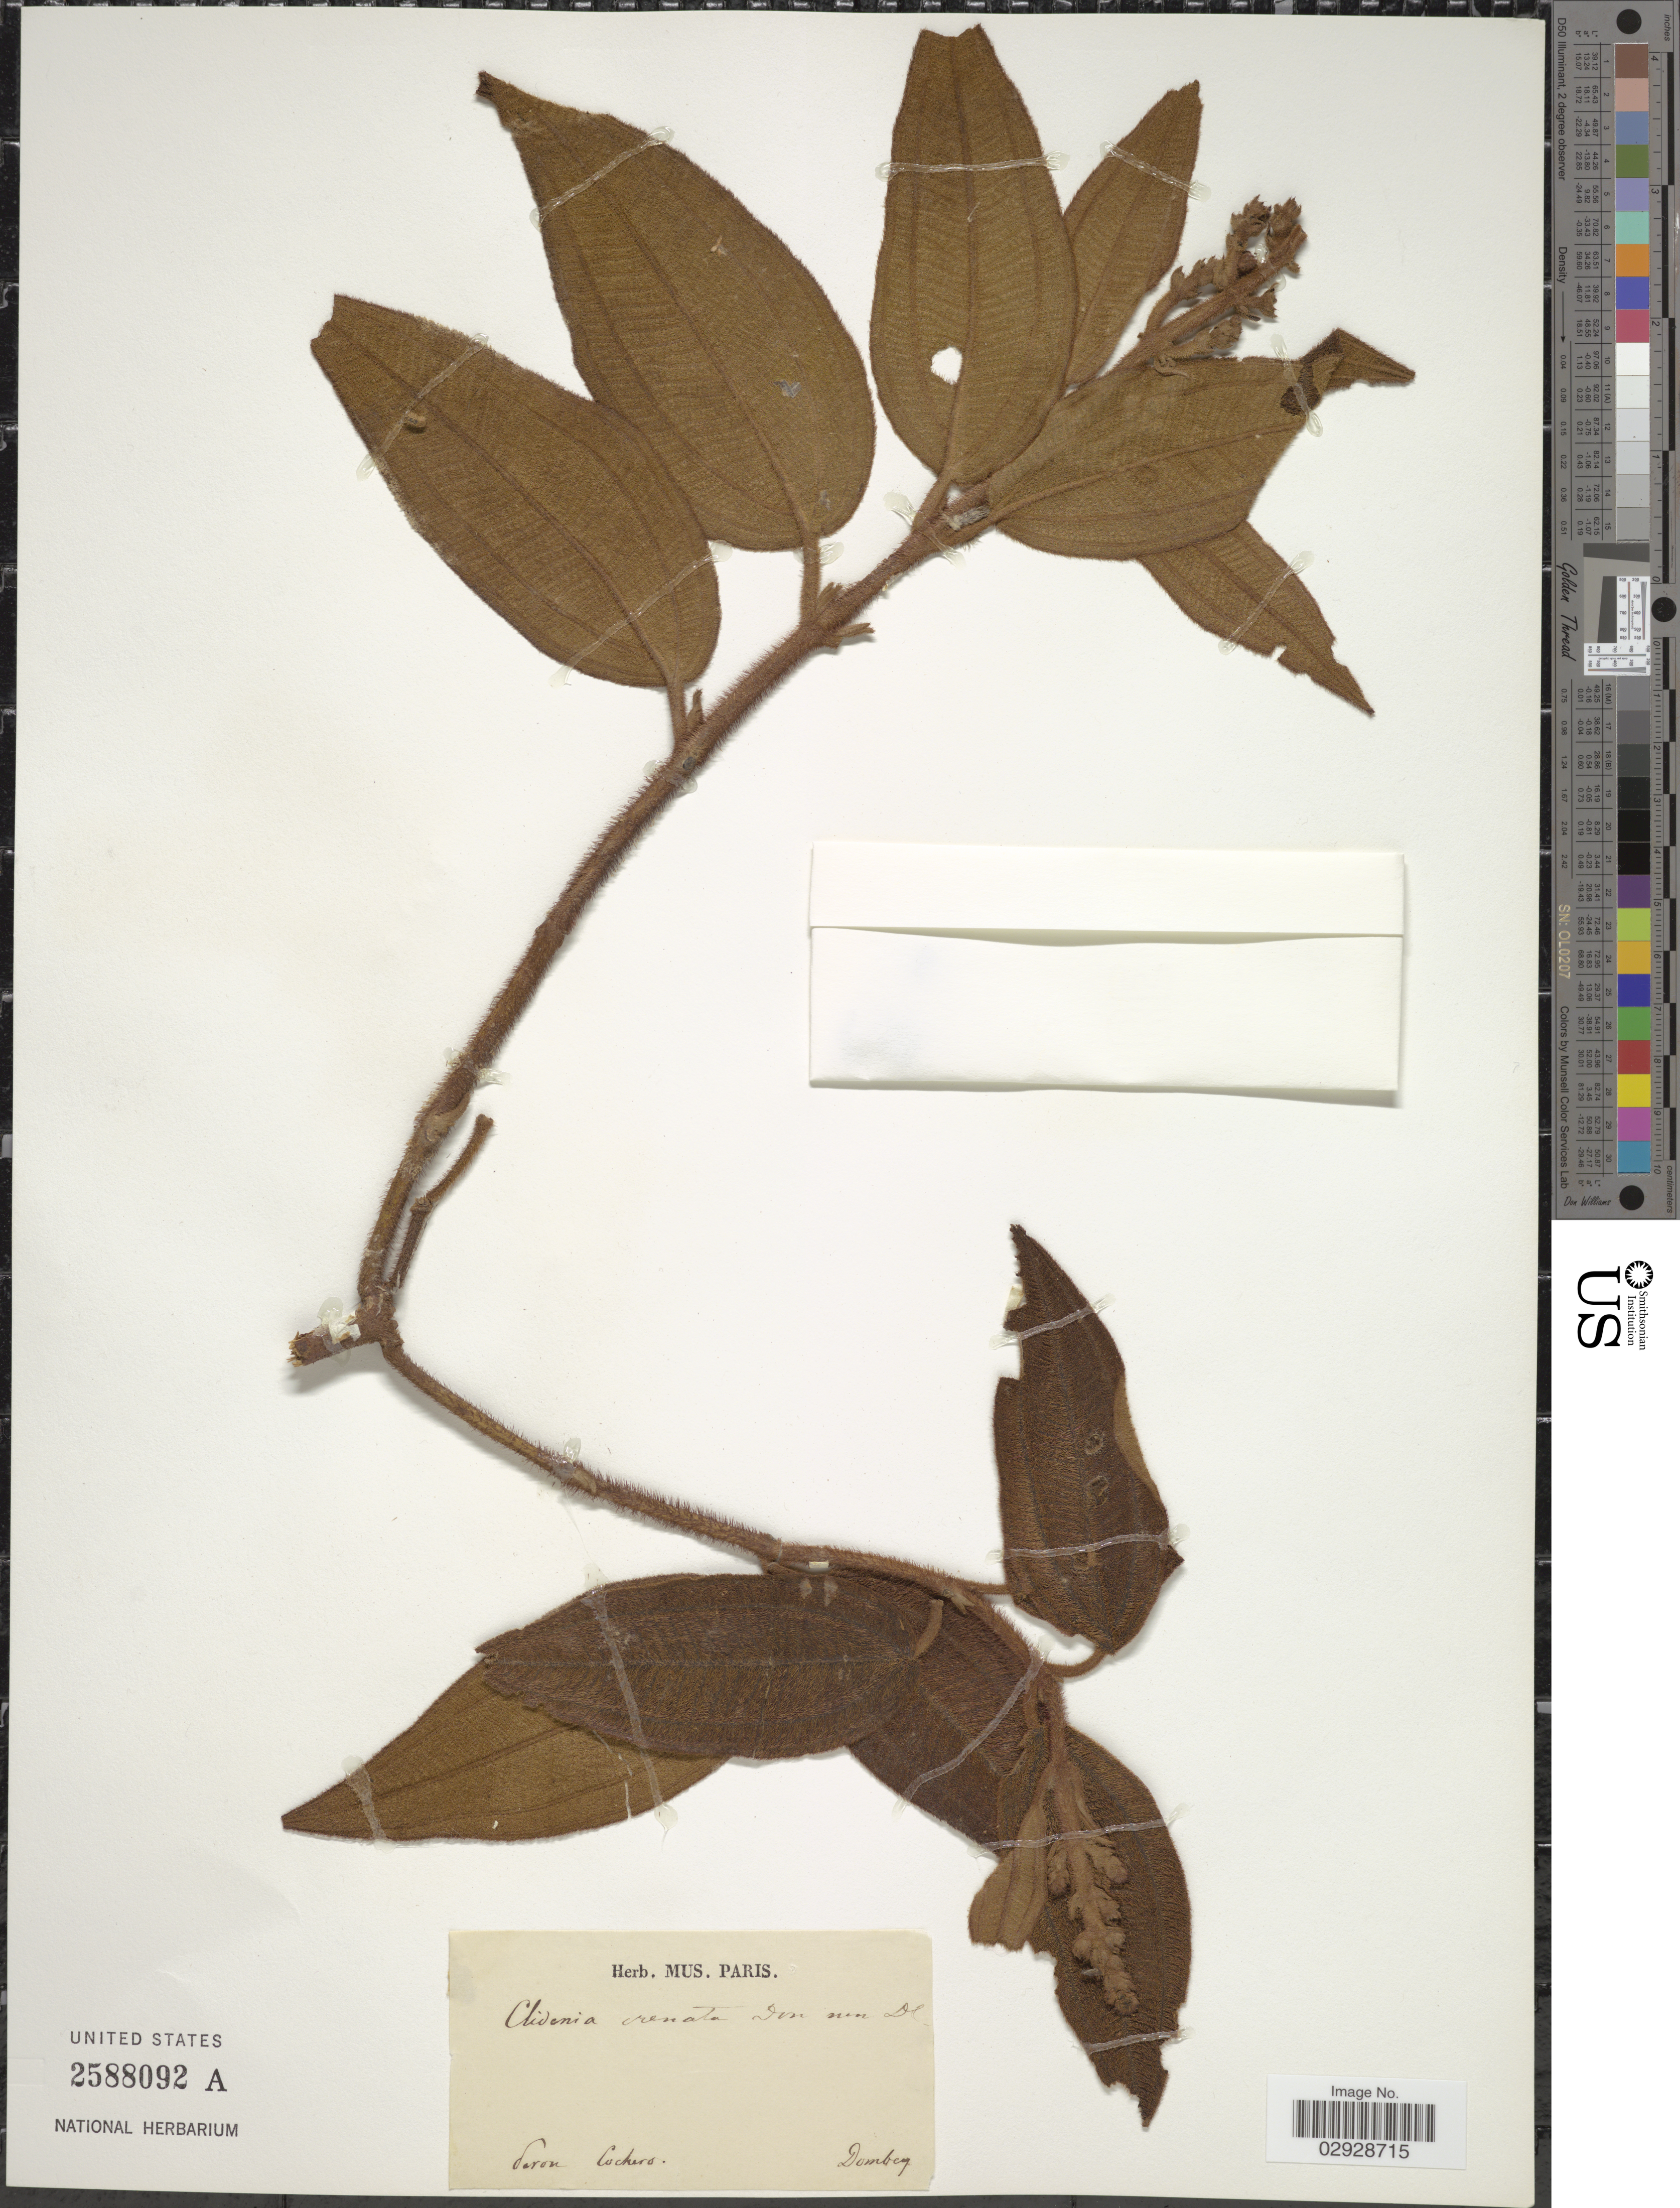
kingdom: Plantae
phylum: Tracheophyta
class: Magnoliopsida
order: Myrtales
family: Melastomataceae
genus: Leandra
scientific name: Leandra crenata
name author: (D. Don) Cogn.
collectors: Dombey, --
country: Peru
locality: Cochero, Perou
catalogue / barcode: US 2588092A